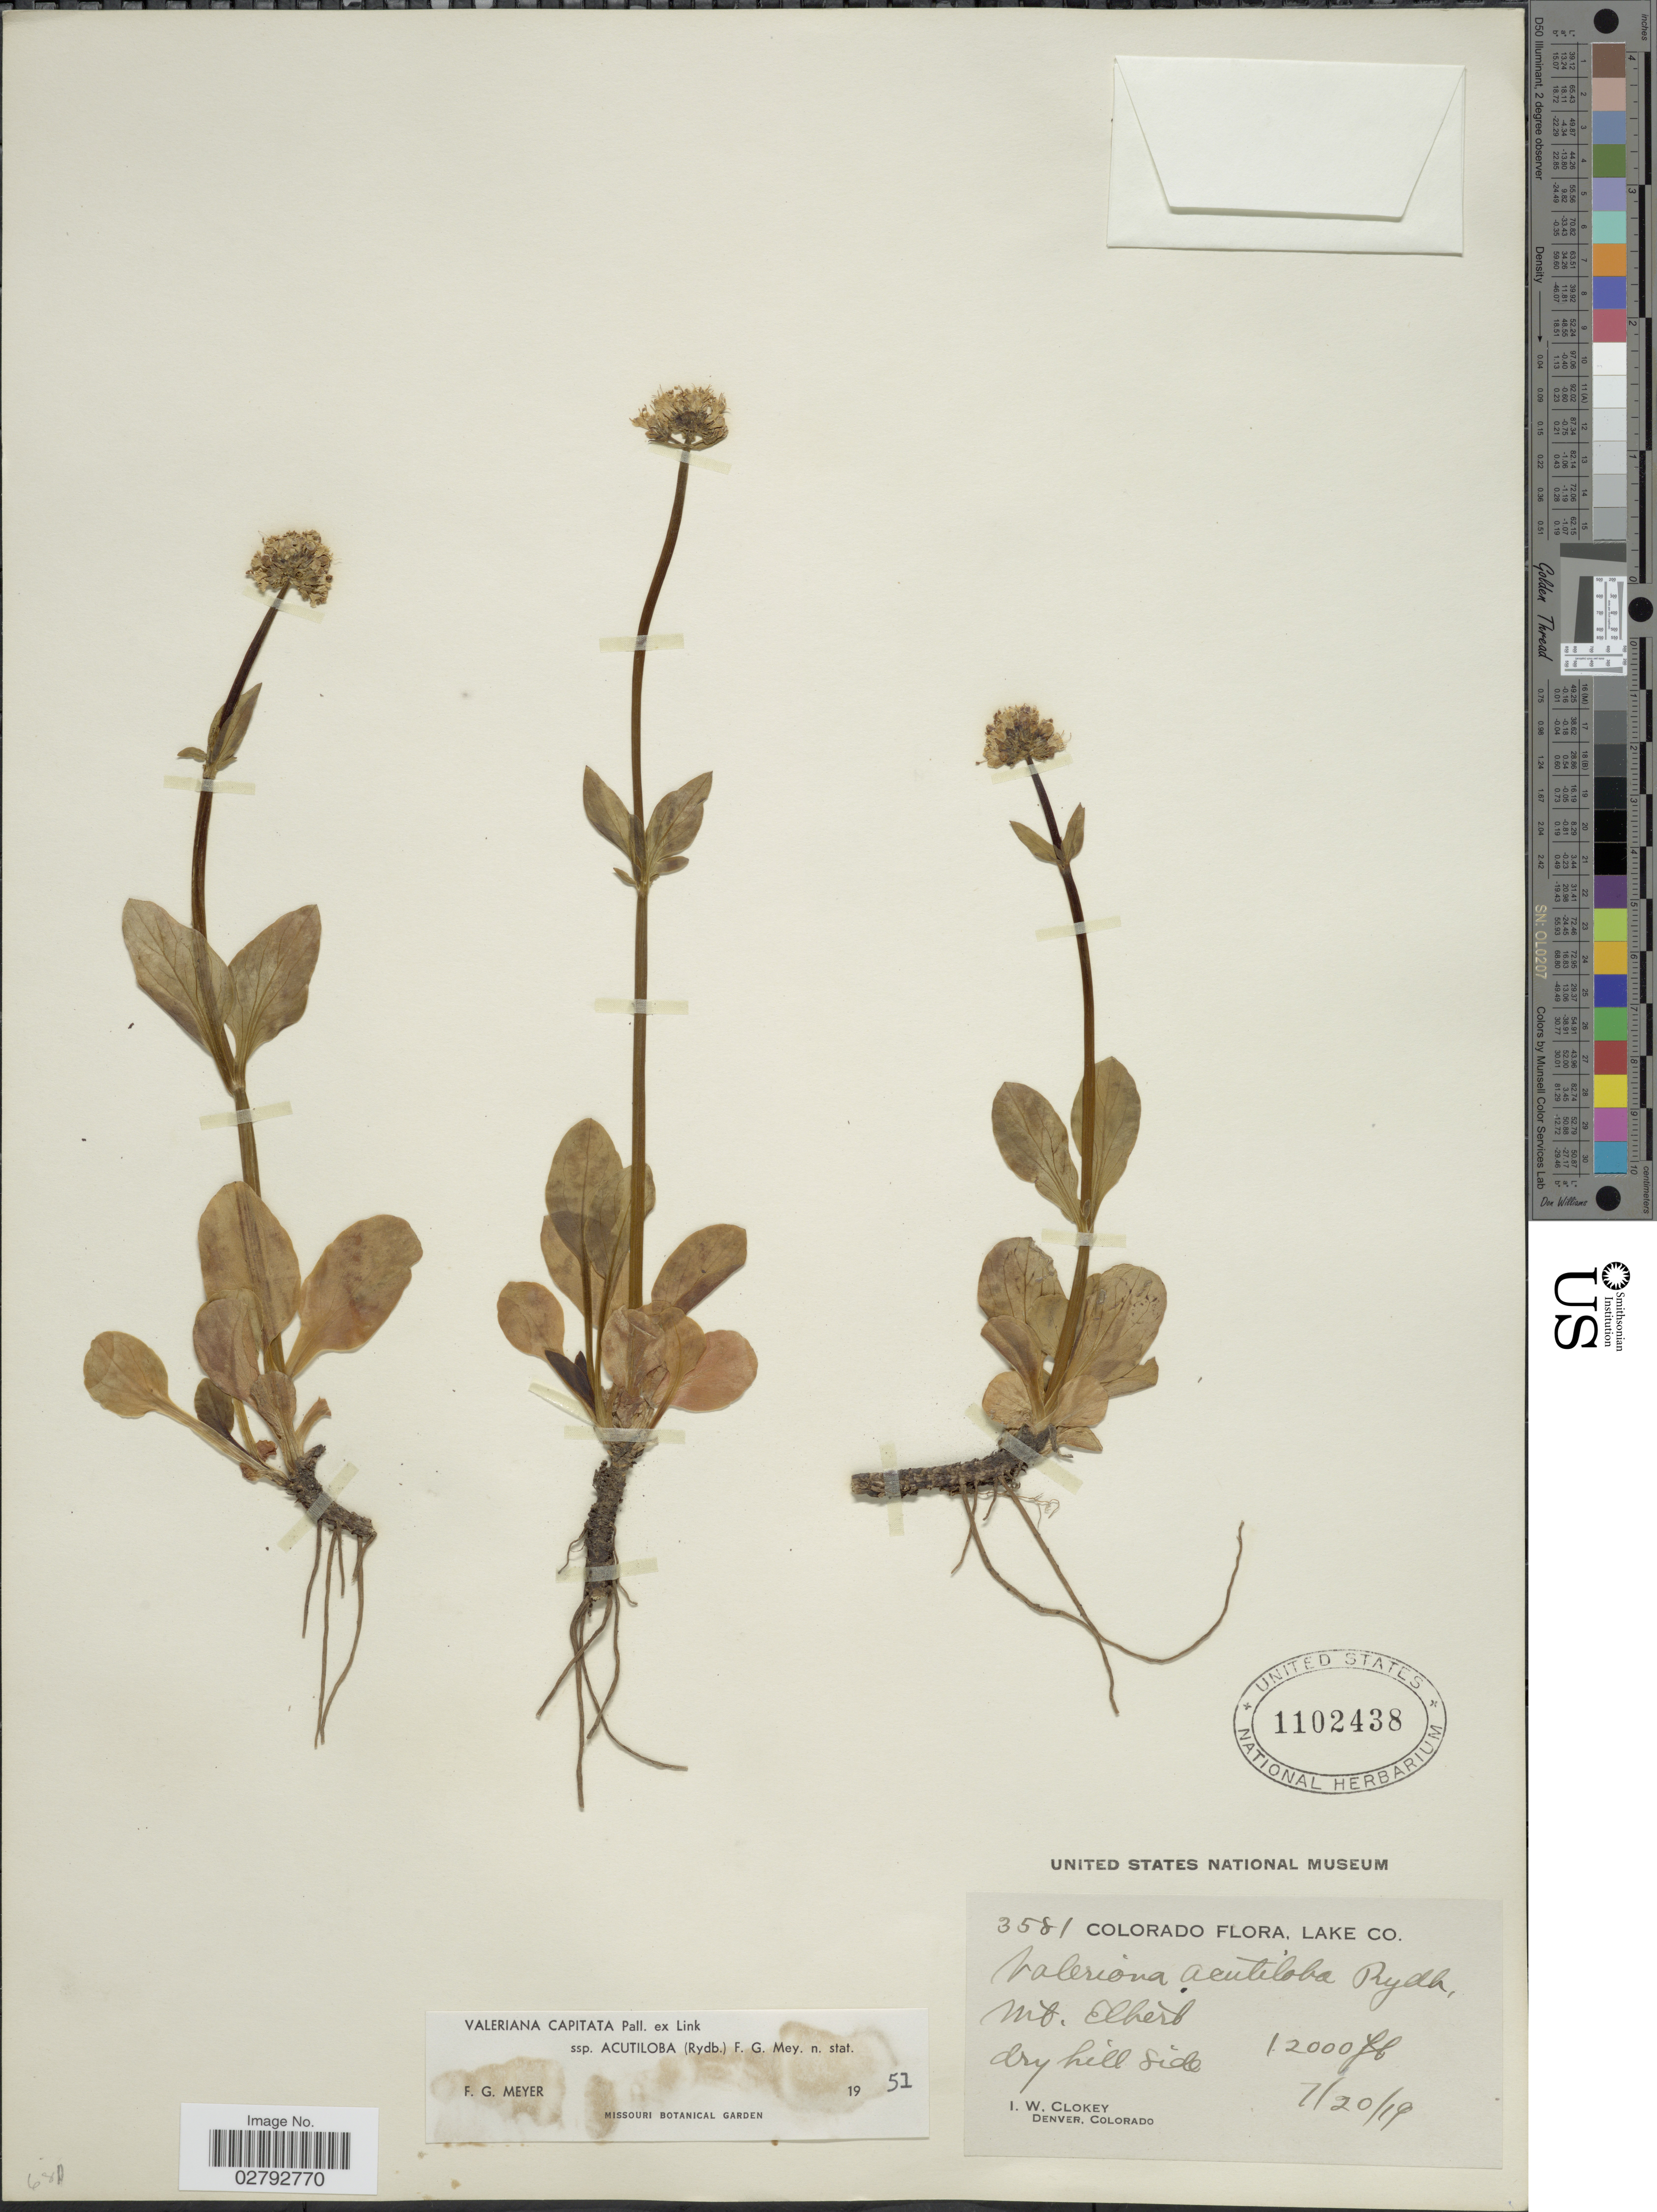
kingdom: Plantae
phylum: Tracheophyta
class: Magnoliopsida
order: Dipsacales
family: Caprifoliaceae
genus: Valeriana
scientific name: Valeriana capitata subsp. acutiloba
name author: Pall. ex Link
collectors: I. W. Clokey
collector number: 3581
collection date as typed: Transcribed d/m/y: 20/7/19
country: United States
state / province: Colorado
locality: Lake Co. Mt. Elbert.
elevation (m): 3658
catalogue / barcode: US 1102438